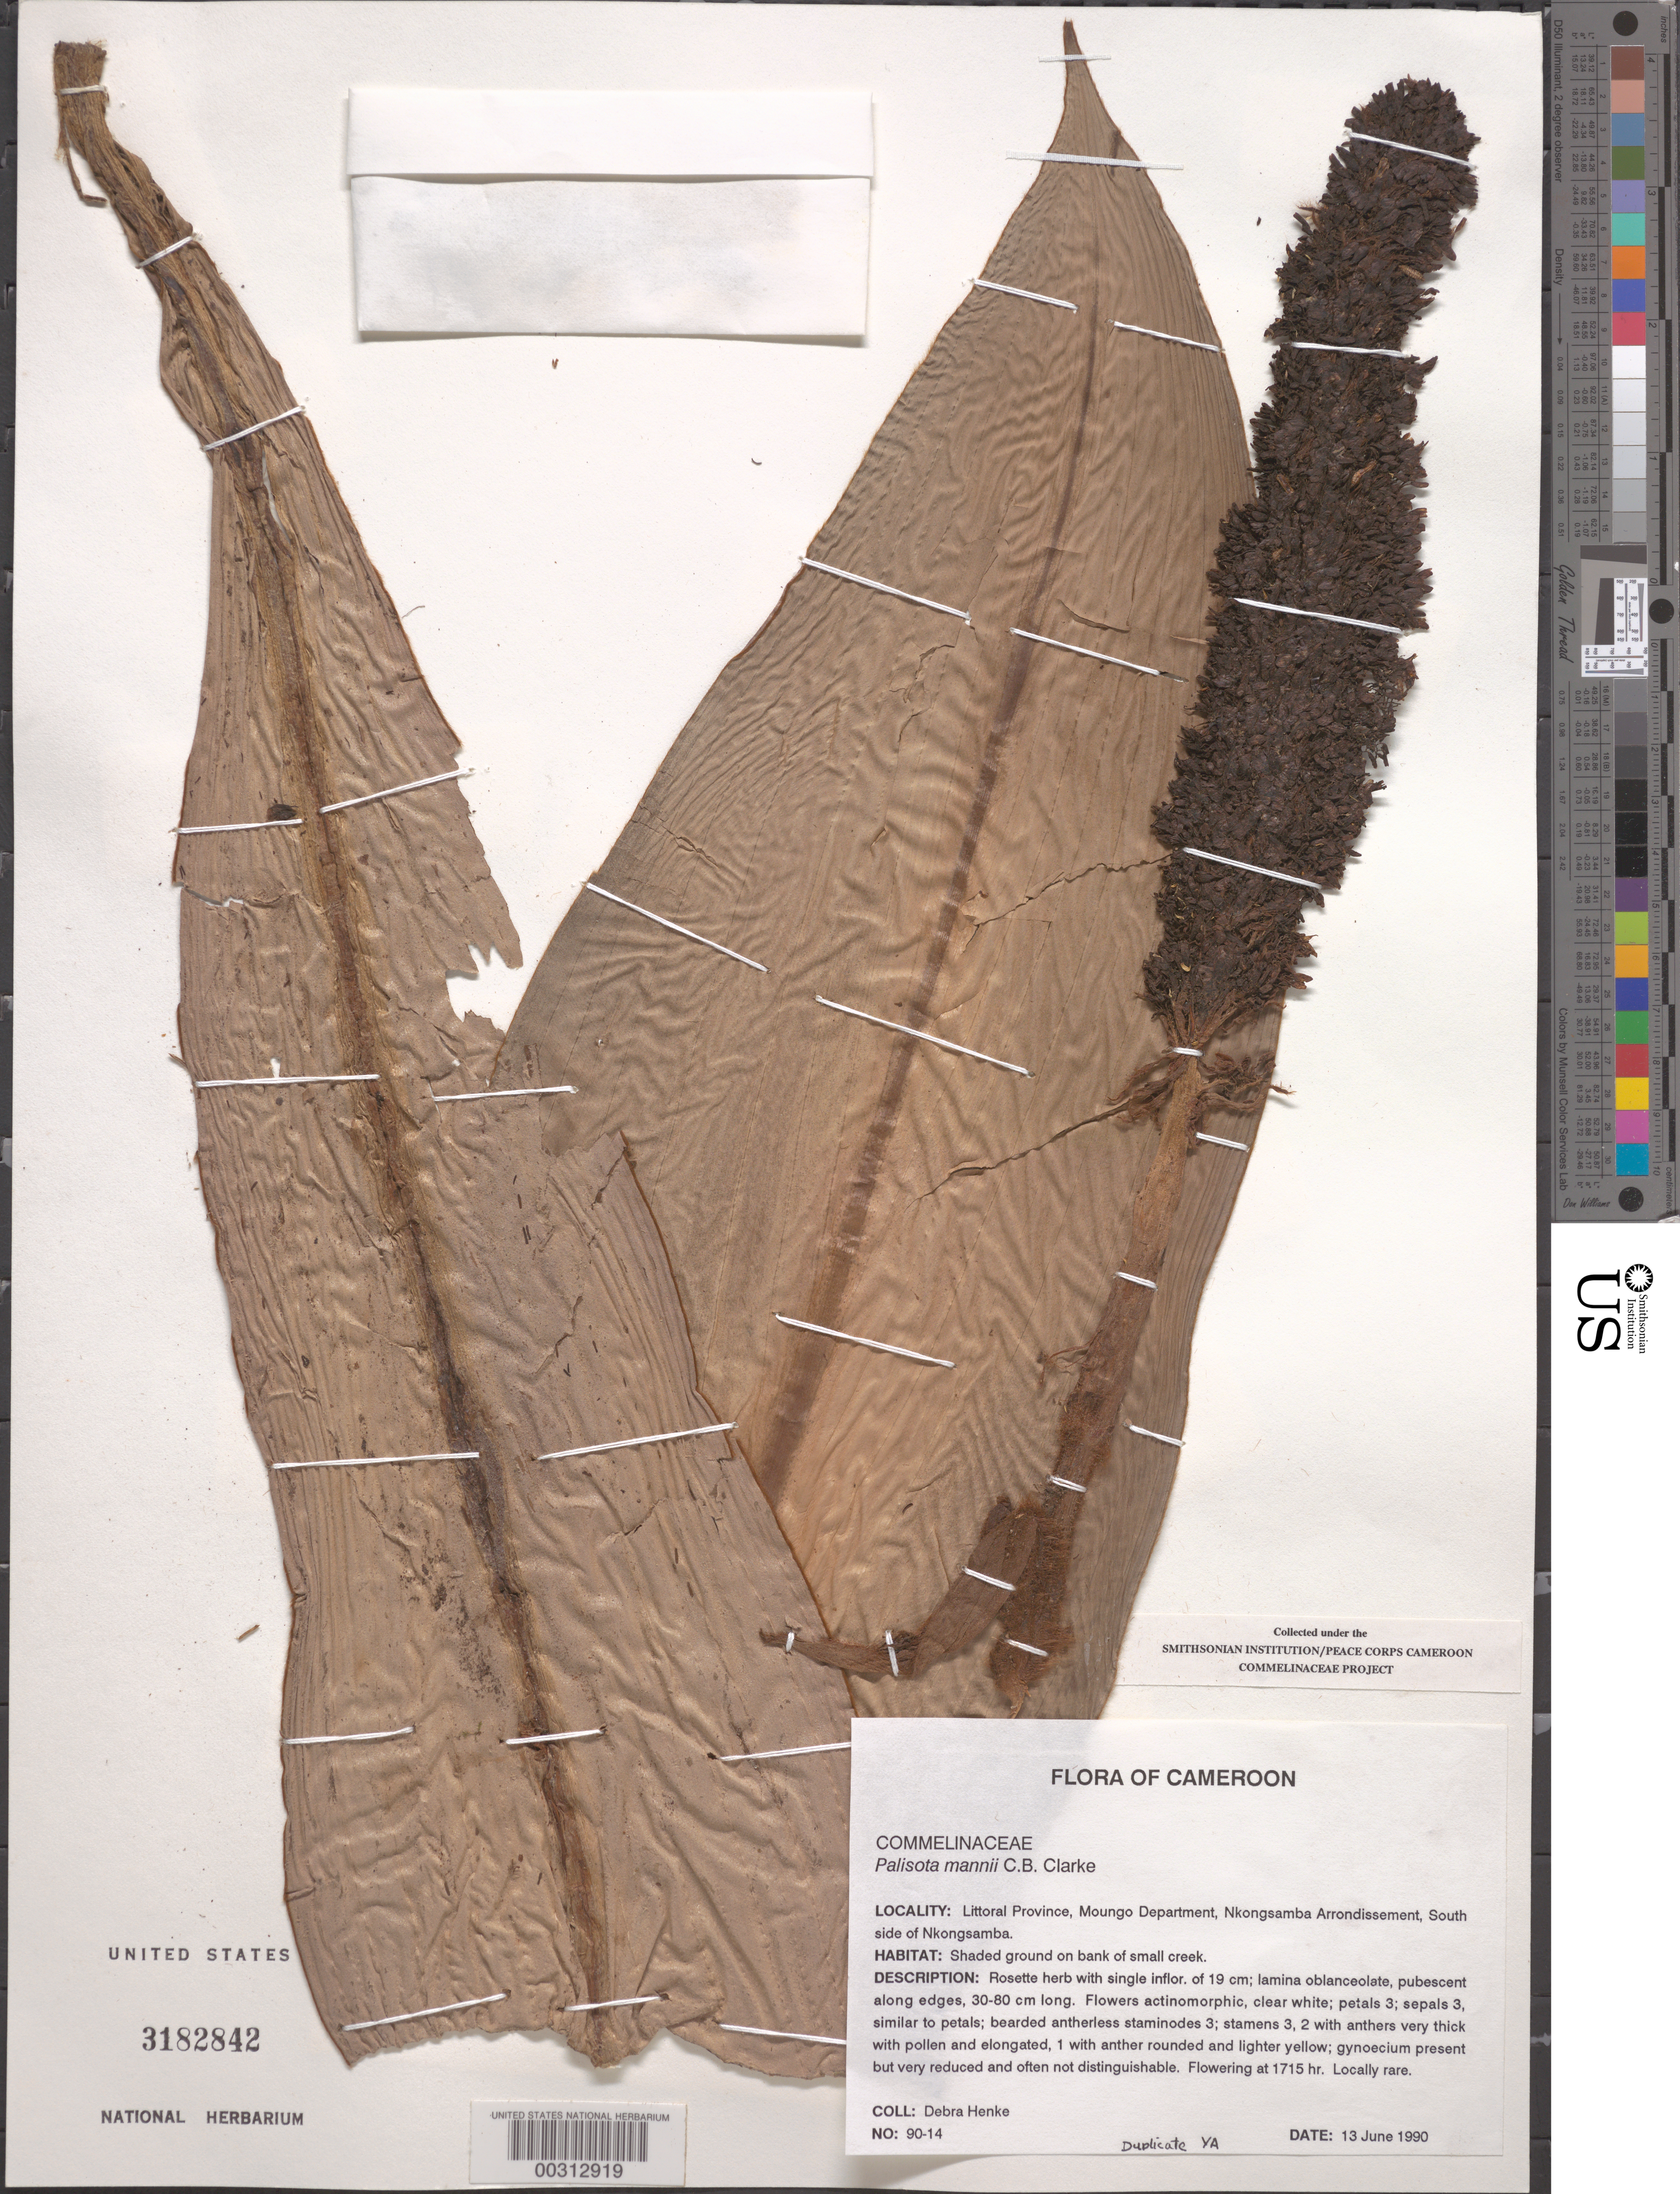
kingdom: Plantae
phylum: Tracheophyta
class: Liliopsida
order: Commelinales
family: Commelinaceae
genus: Palisota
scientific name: Palisota mannii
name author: C.B. Clarke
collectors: D. Henke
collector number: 90-14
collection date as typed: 13 Jun 1990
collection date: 1990-06-13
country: Cameroon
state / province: Littoral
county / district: Mungo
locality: Nkongsamba arrondissement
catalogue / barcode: US 3182842